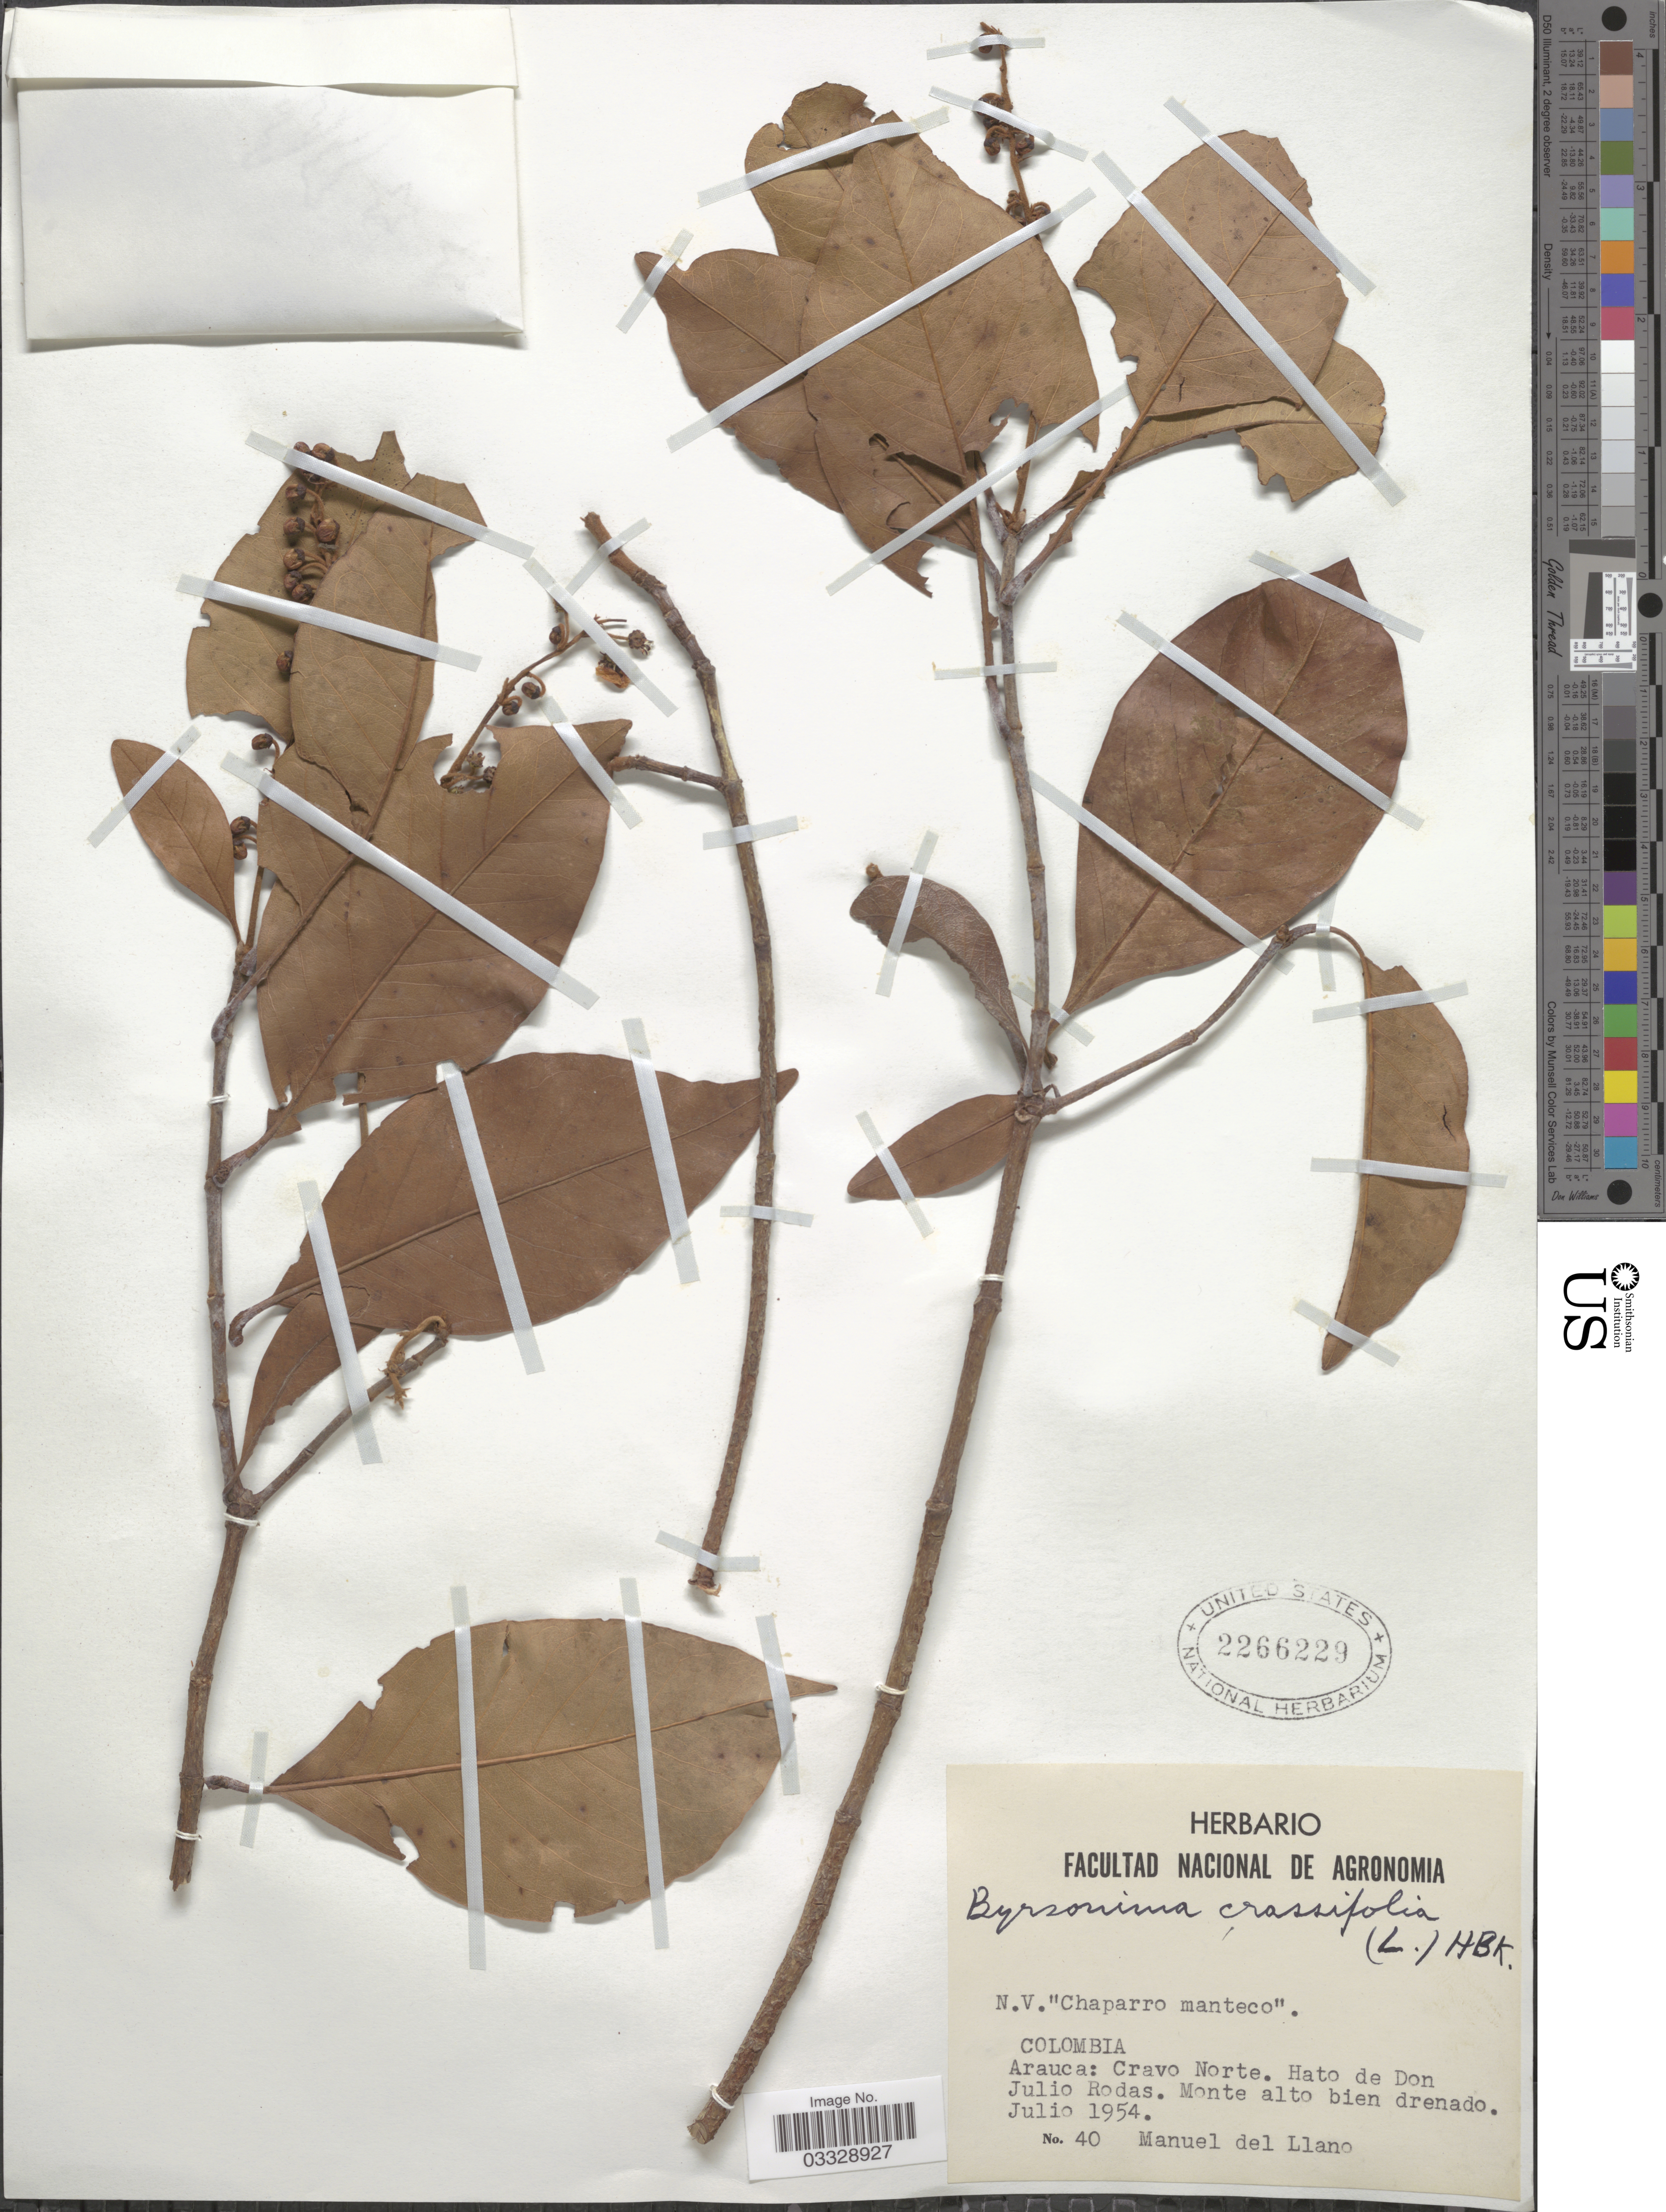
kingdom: Plantae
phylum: Tracheophyta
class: Magnoliopsida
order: Malpighiales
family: Malpighiaceae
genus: Byrsonima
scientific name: Byrsonima crassifolia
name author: (L.) Kunth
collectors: M. d. Llano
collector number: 40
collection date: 1954-07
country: Colombia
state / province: Arauca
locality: Cravo Norte. Hato de Don Julio Rodas. Monte alto bien drenado.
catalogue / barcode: US 2266229